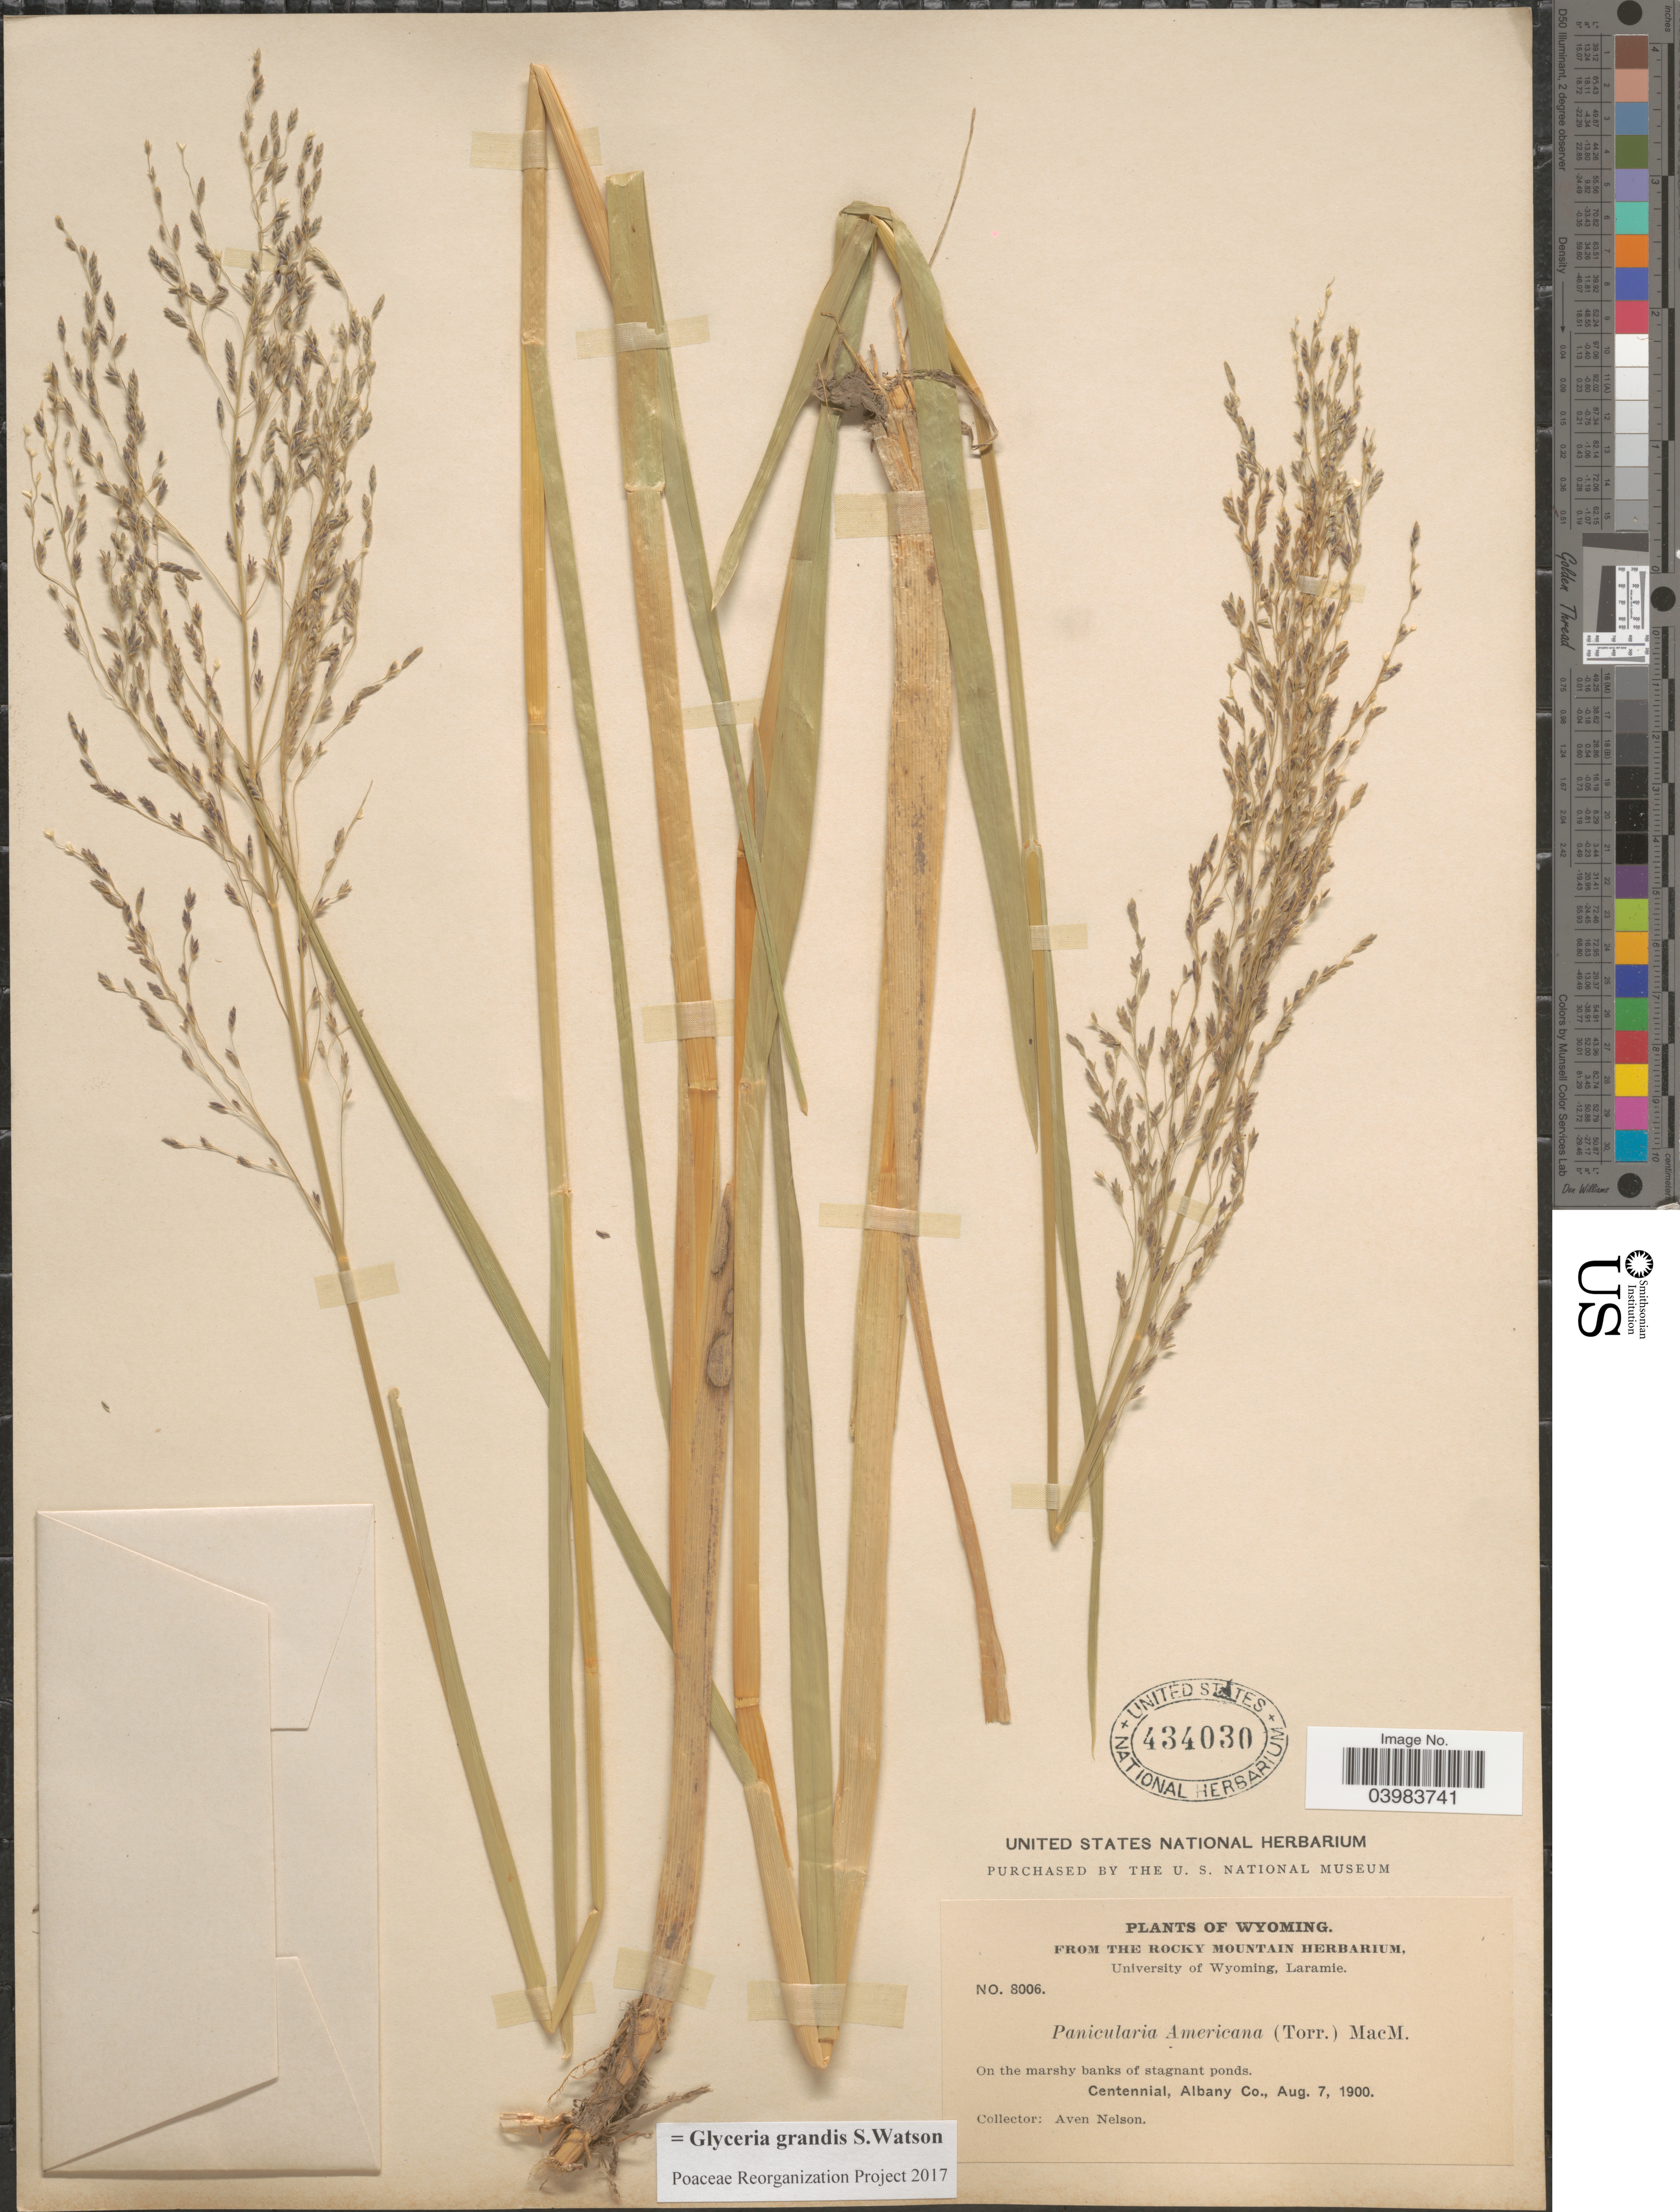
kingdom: Plantae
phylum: Tracheophyta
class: Liliopsida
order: Poales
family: Poaceae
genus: Glyceria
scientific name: Glyceria grandis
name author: S. Watson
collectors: A. Nelson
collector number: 8006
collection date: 1900-08-07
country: United States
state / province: Wyoming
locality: Centennial, Albany Co.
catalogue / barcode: US 434030